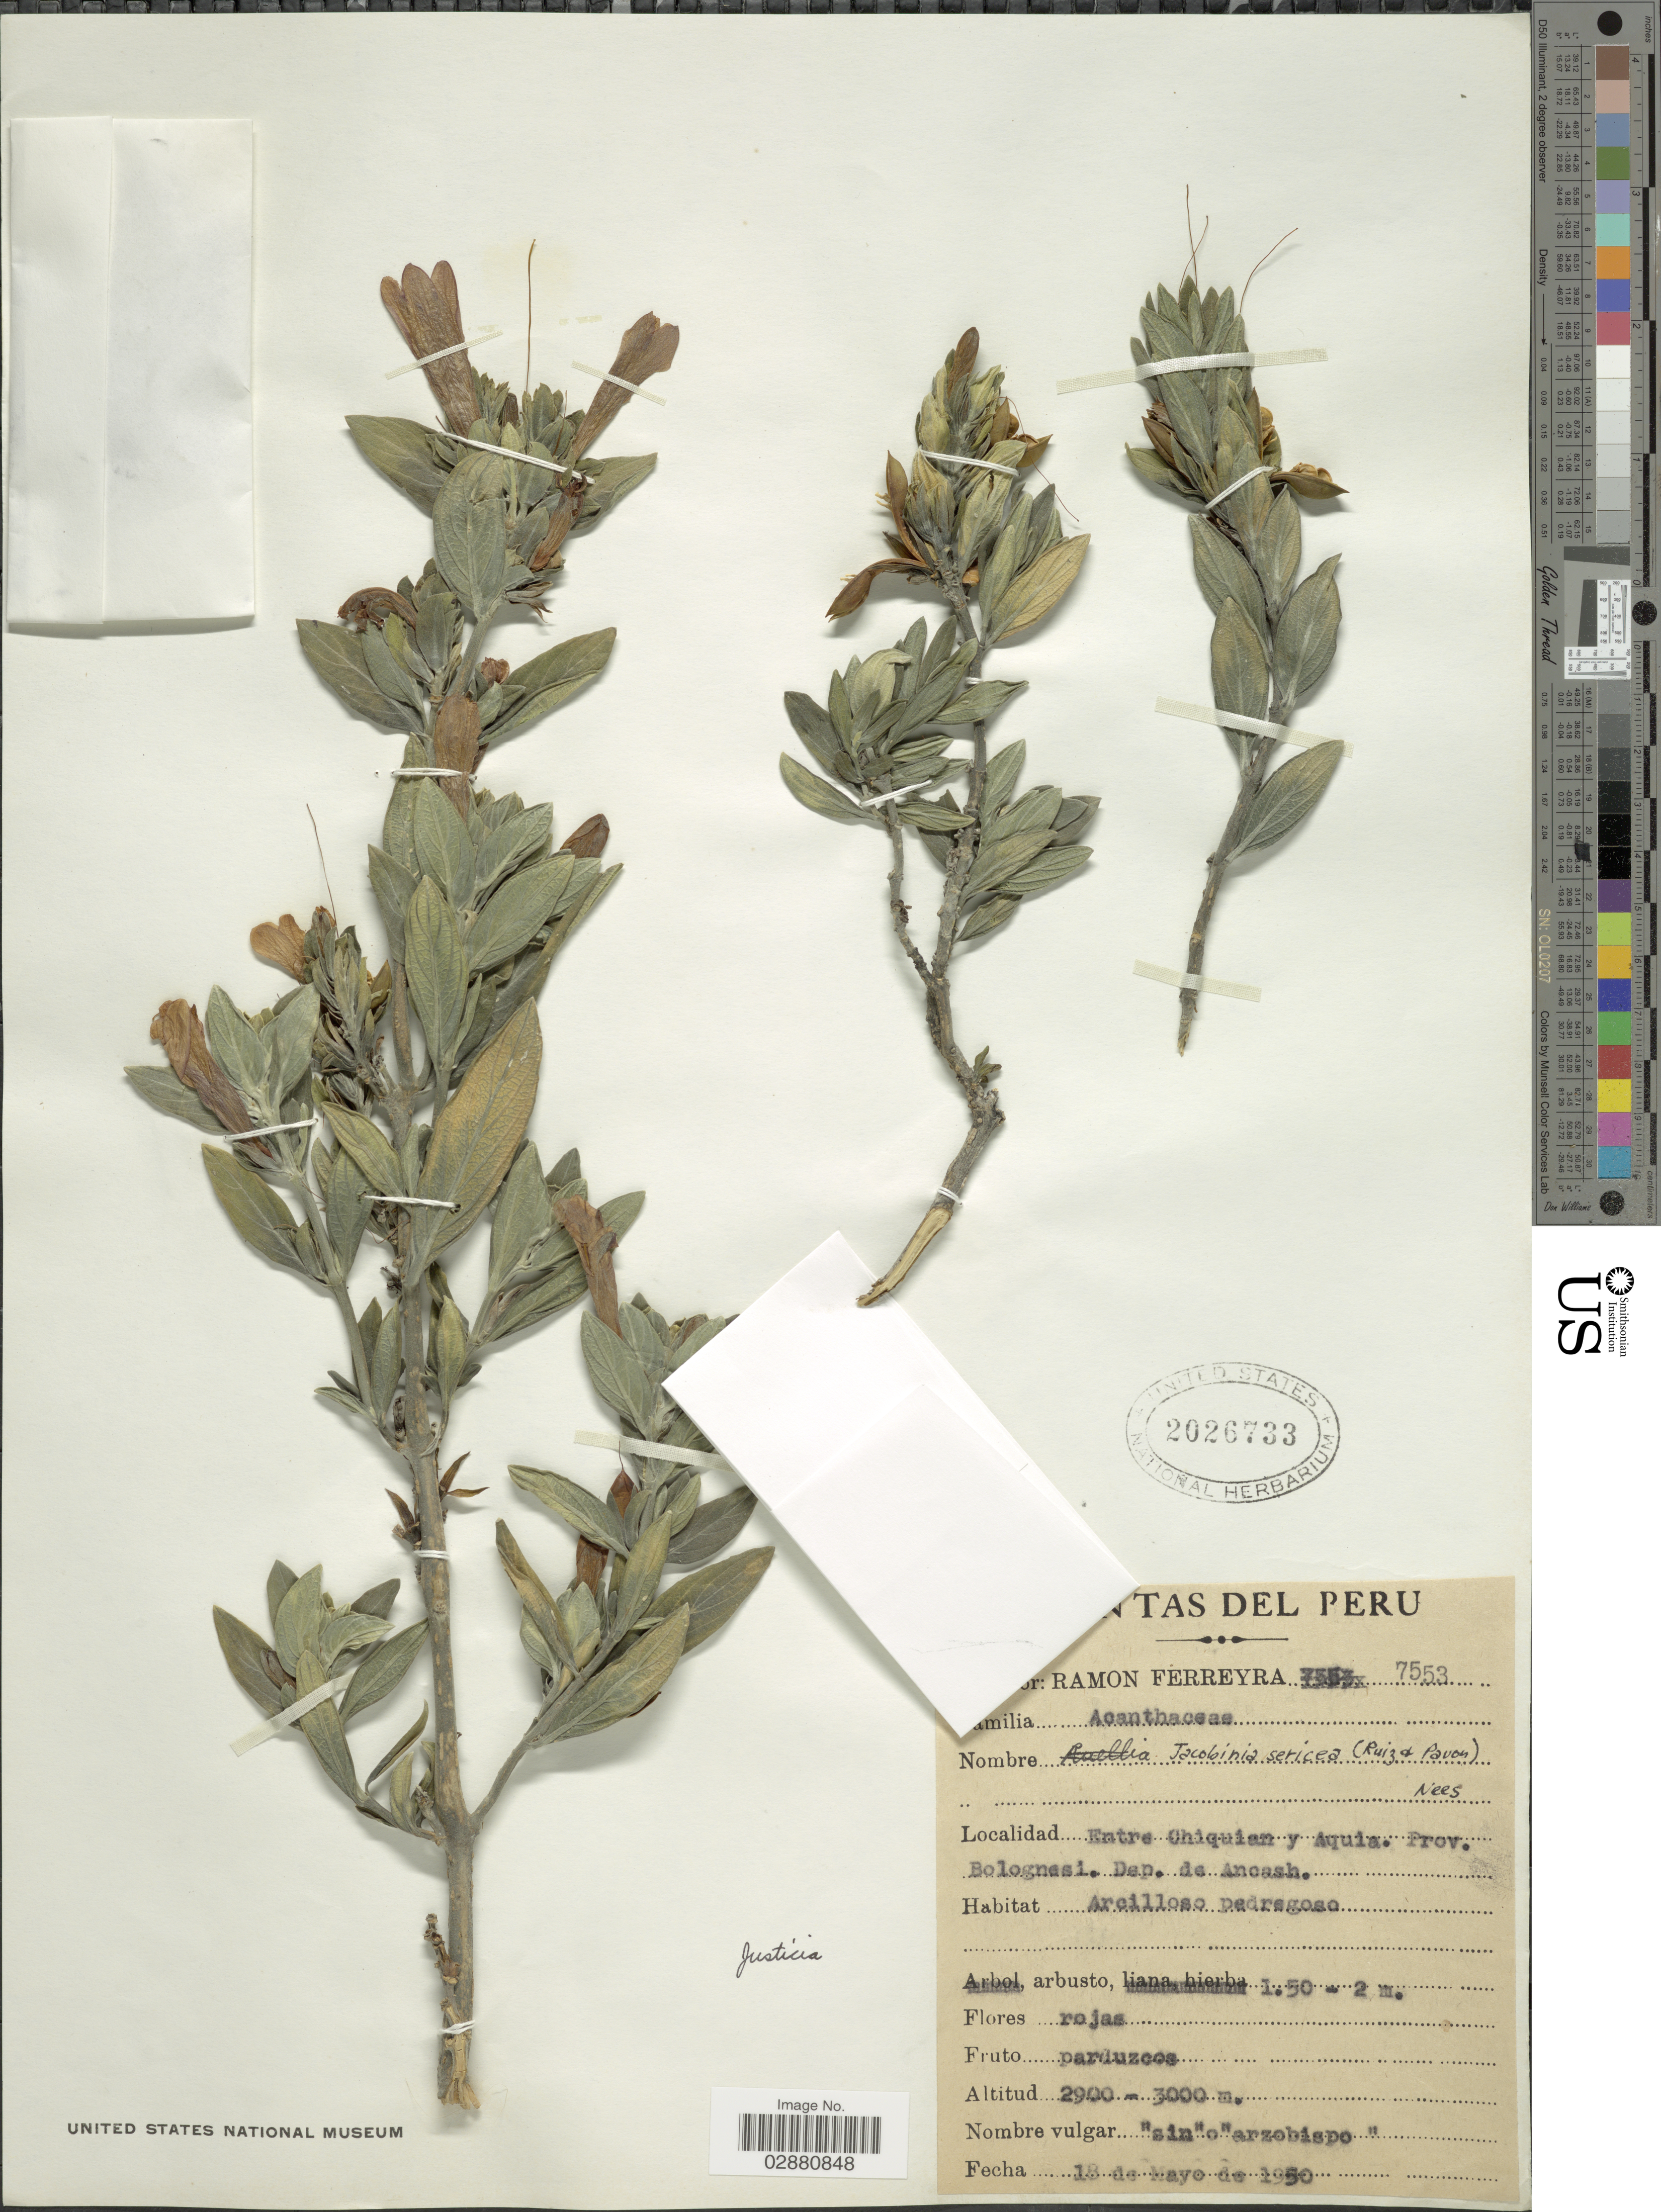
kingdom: Plantae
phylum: Tracheophyta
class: Magnoliopsida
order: Lamiales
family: Acanthaceae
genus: Justicia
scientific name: Justicia sericea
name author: Ruiz & Pav.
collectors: R. A. Ferreyra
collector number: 7553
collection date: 1950-05-13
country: Peru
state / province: Ancash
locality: Entre Chiquean y Aquia. Prov. Bolognesi. Dep. de Ancash.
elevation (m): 2900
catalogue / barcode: US 2026733